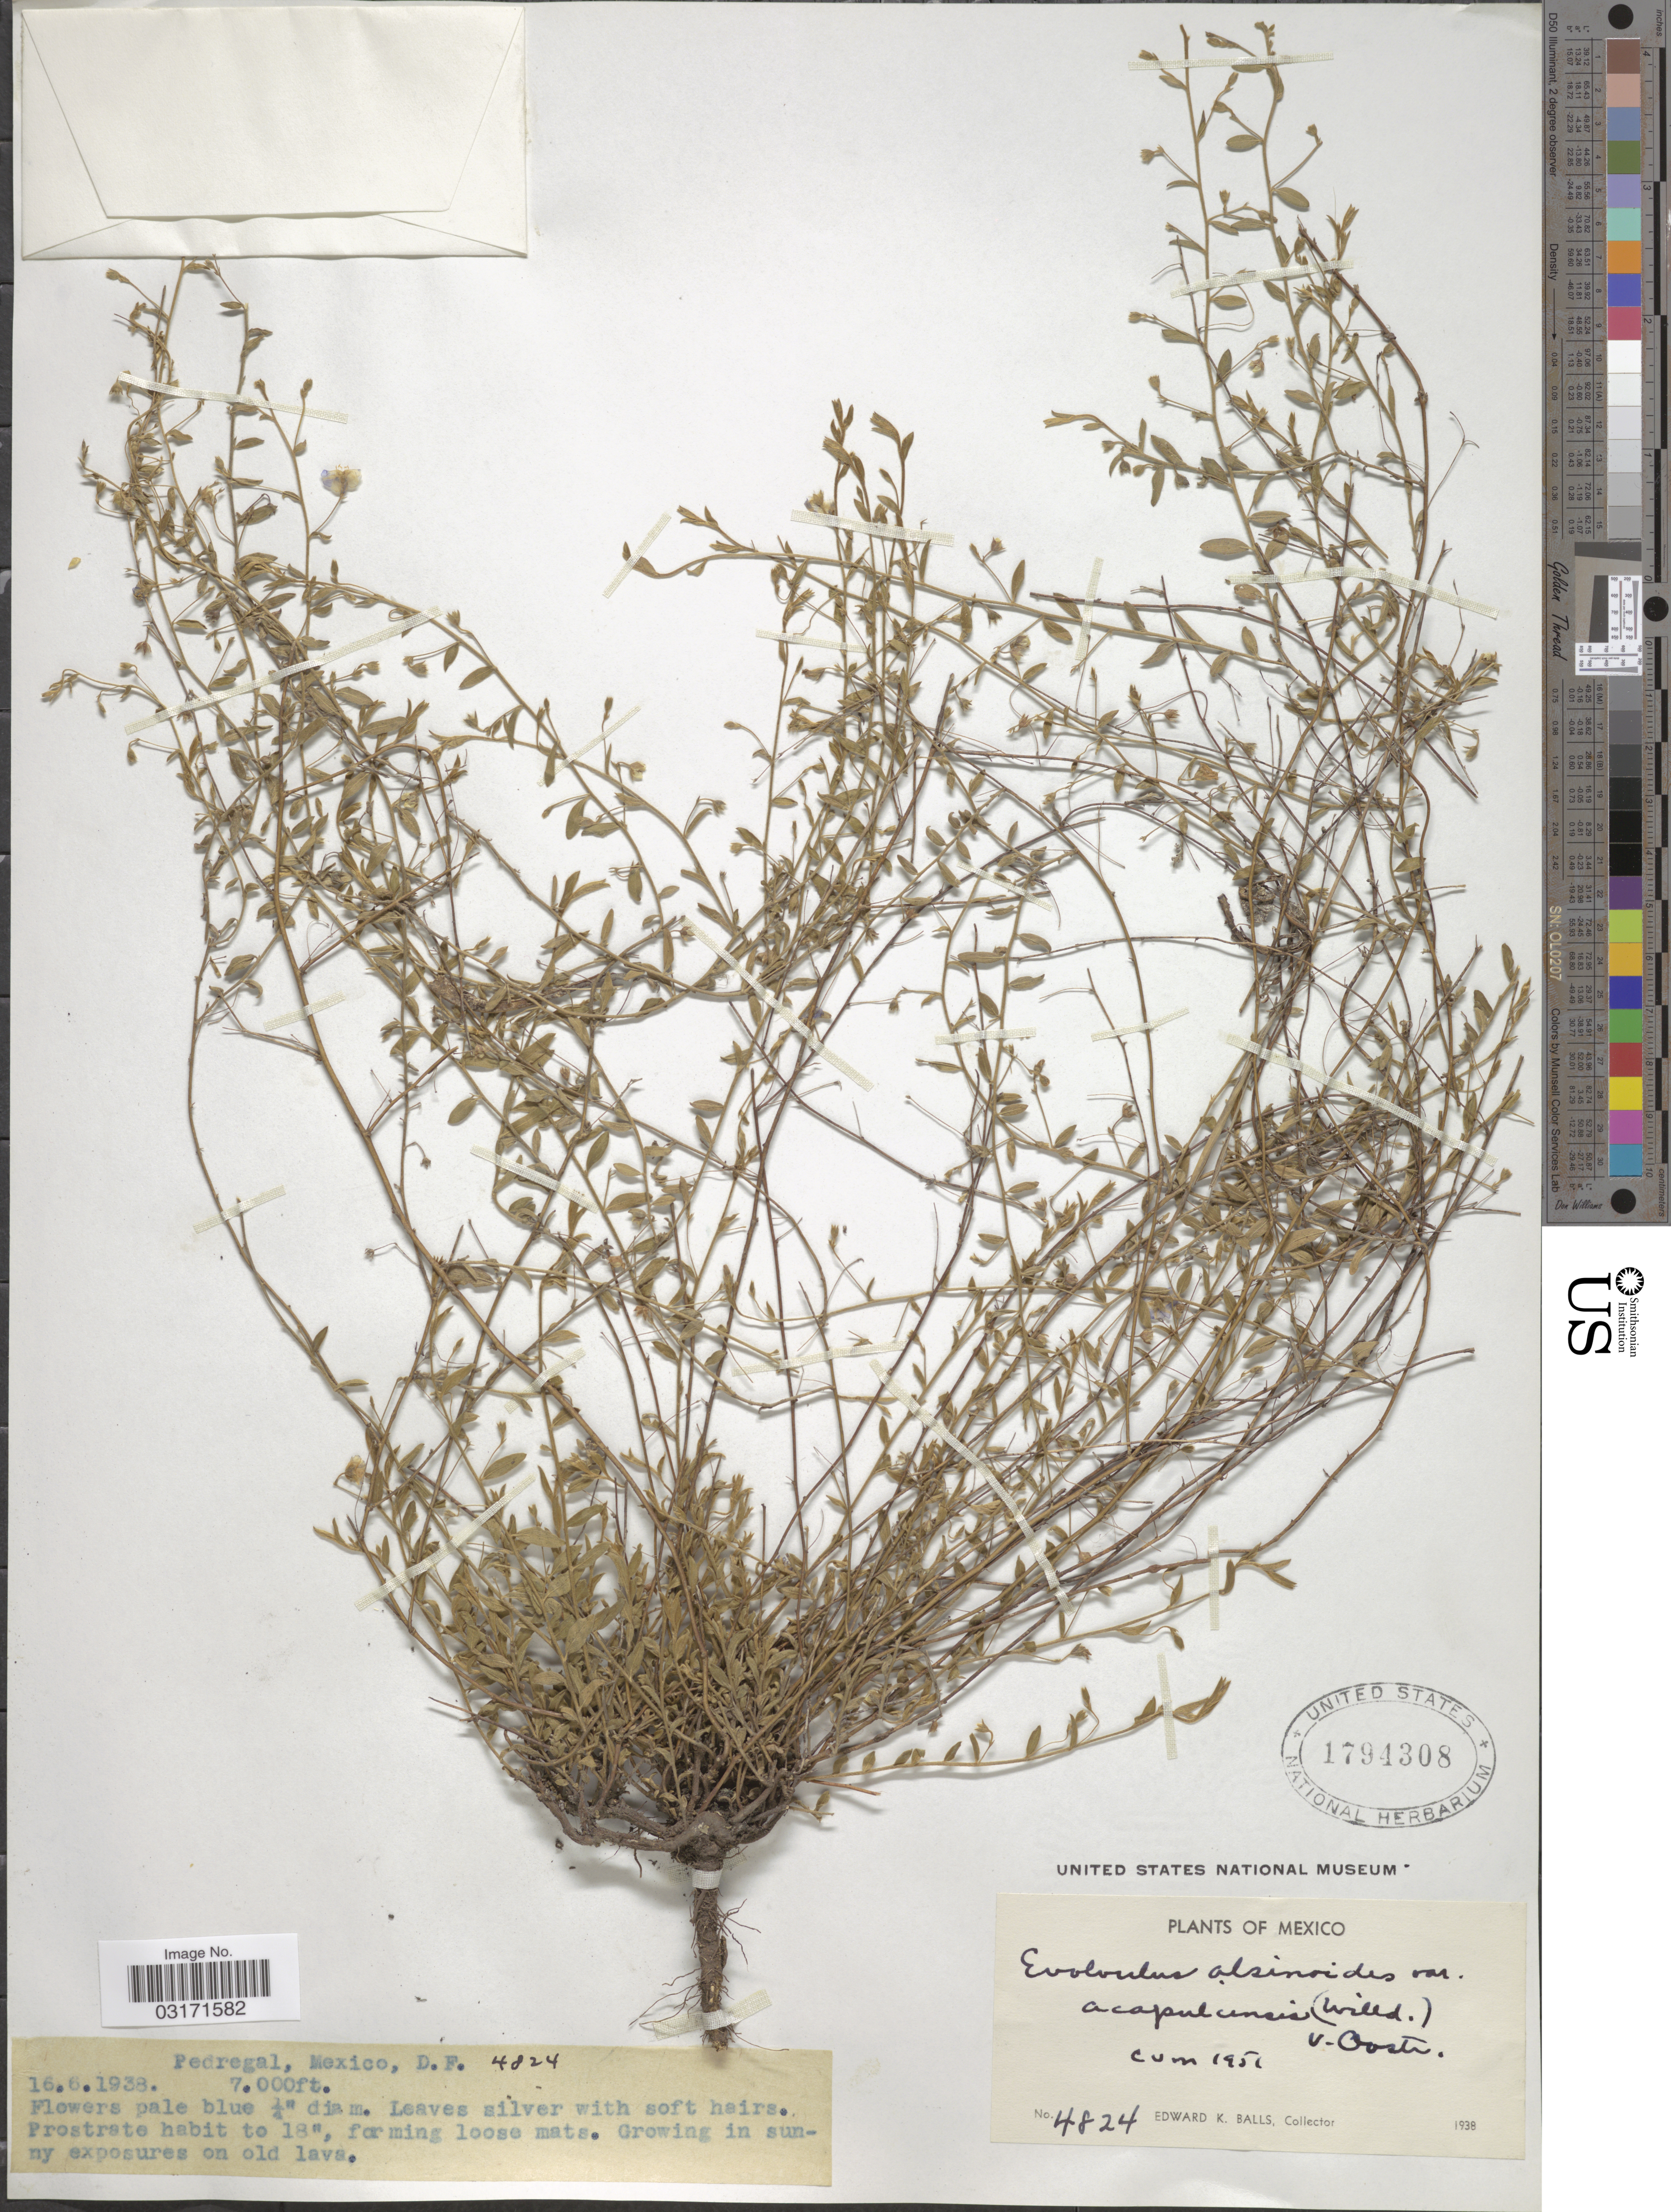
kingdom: Plantae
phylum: Tracheophyta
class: Magnoliopsida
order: Solanales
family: Convolvulaceae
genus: Evolvulus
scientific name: Evolvulus alsinoides var. acapulcensis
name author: (Willd. ex Schult.) Ooststr.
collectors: E. K. Balls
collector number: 4824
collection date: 1938-06-16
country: Mexico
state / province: Distrito Federal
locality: Pedregal, D.F.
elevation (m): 2134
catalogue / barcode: US 1794308